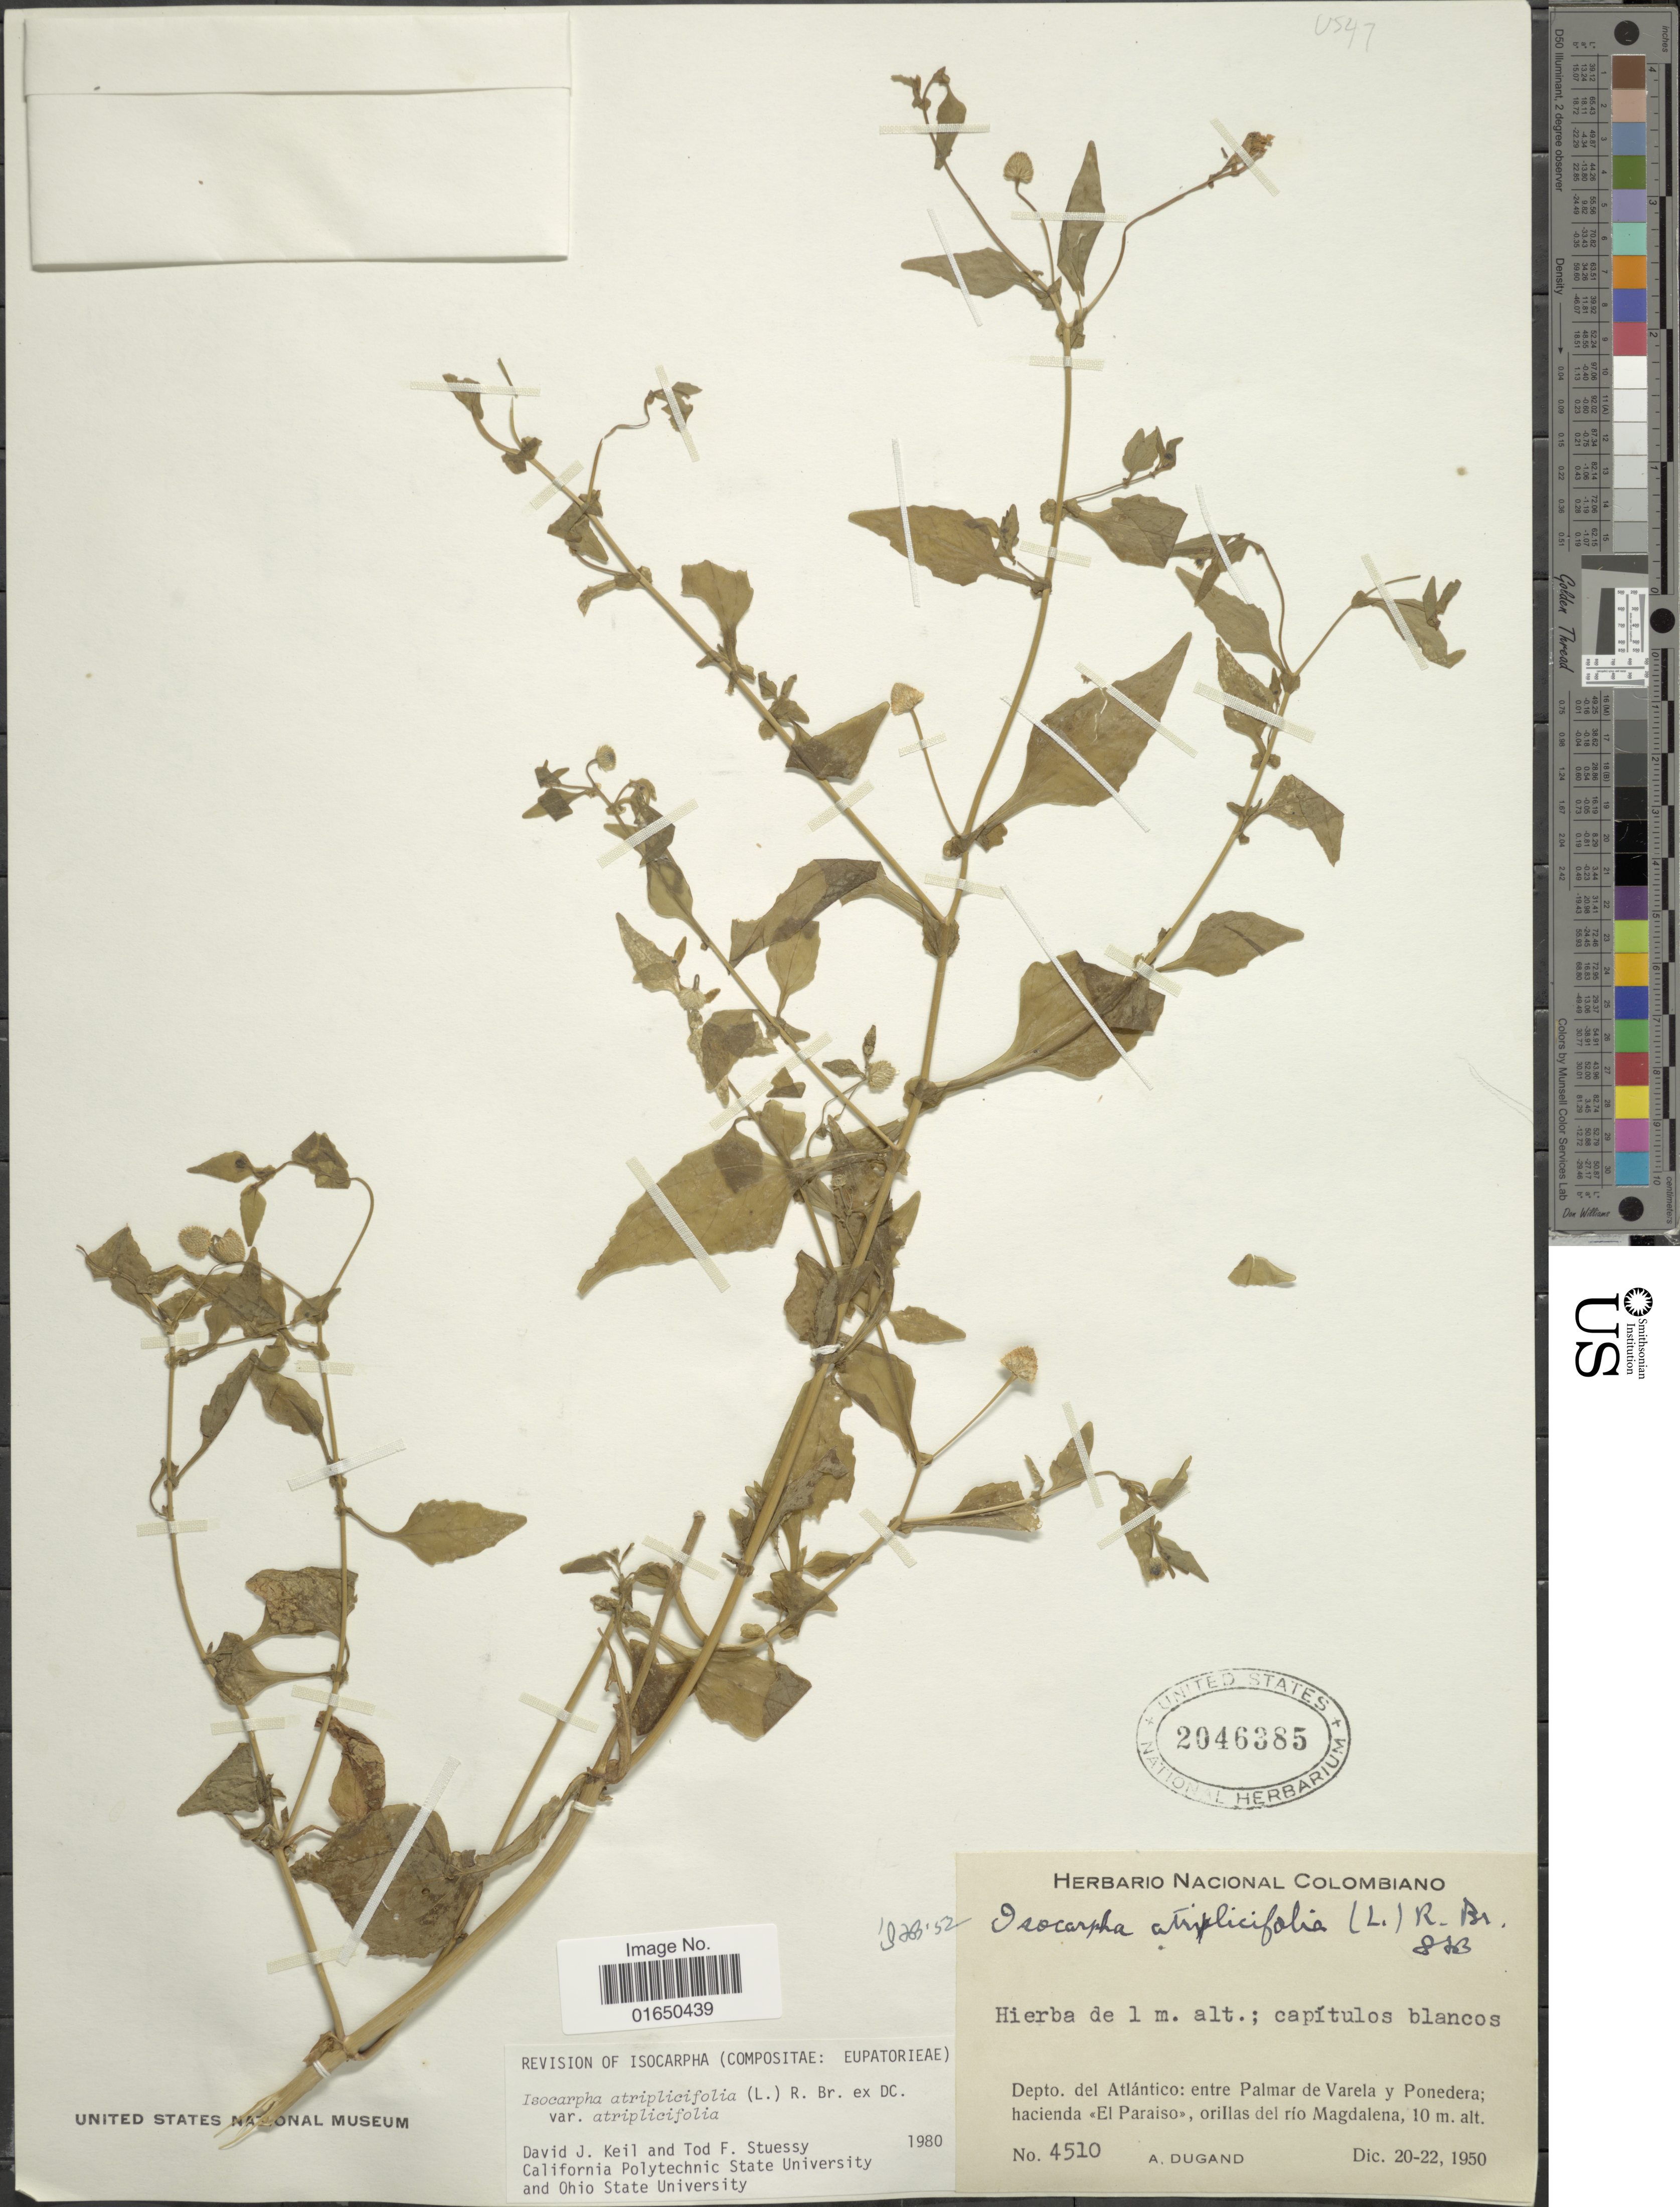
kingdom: Plantae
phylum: Tracheophyta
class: Magnoliopsida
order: Asterales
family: Asteraceae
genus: Isocarpha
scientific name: Isocarpha atriplicifolia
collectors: A. Dugand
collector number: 4510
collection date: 1950-12-20/1950-12-22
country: Colombia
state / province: Atlántico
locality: Depto. de Atlantico : entre Palmar de Varela y Ponedera: haciena << El Paraiso>>, orillas del rio Magdalena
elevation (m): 10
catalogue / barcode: US 2046385